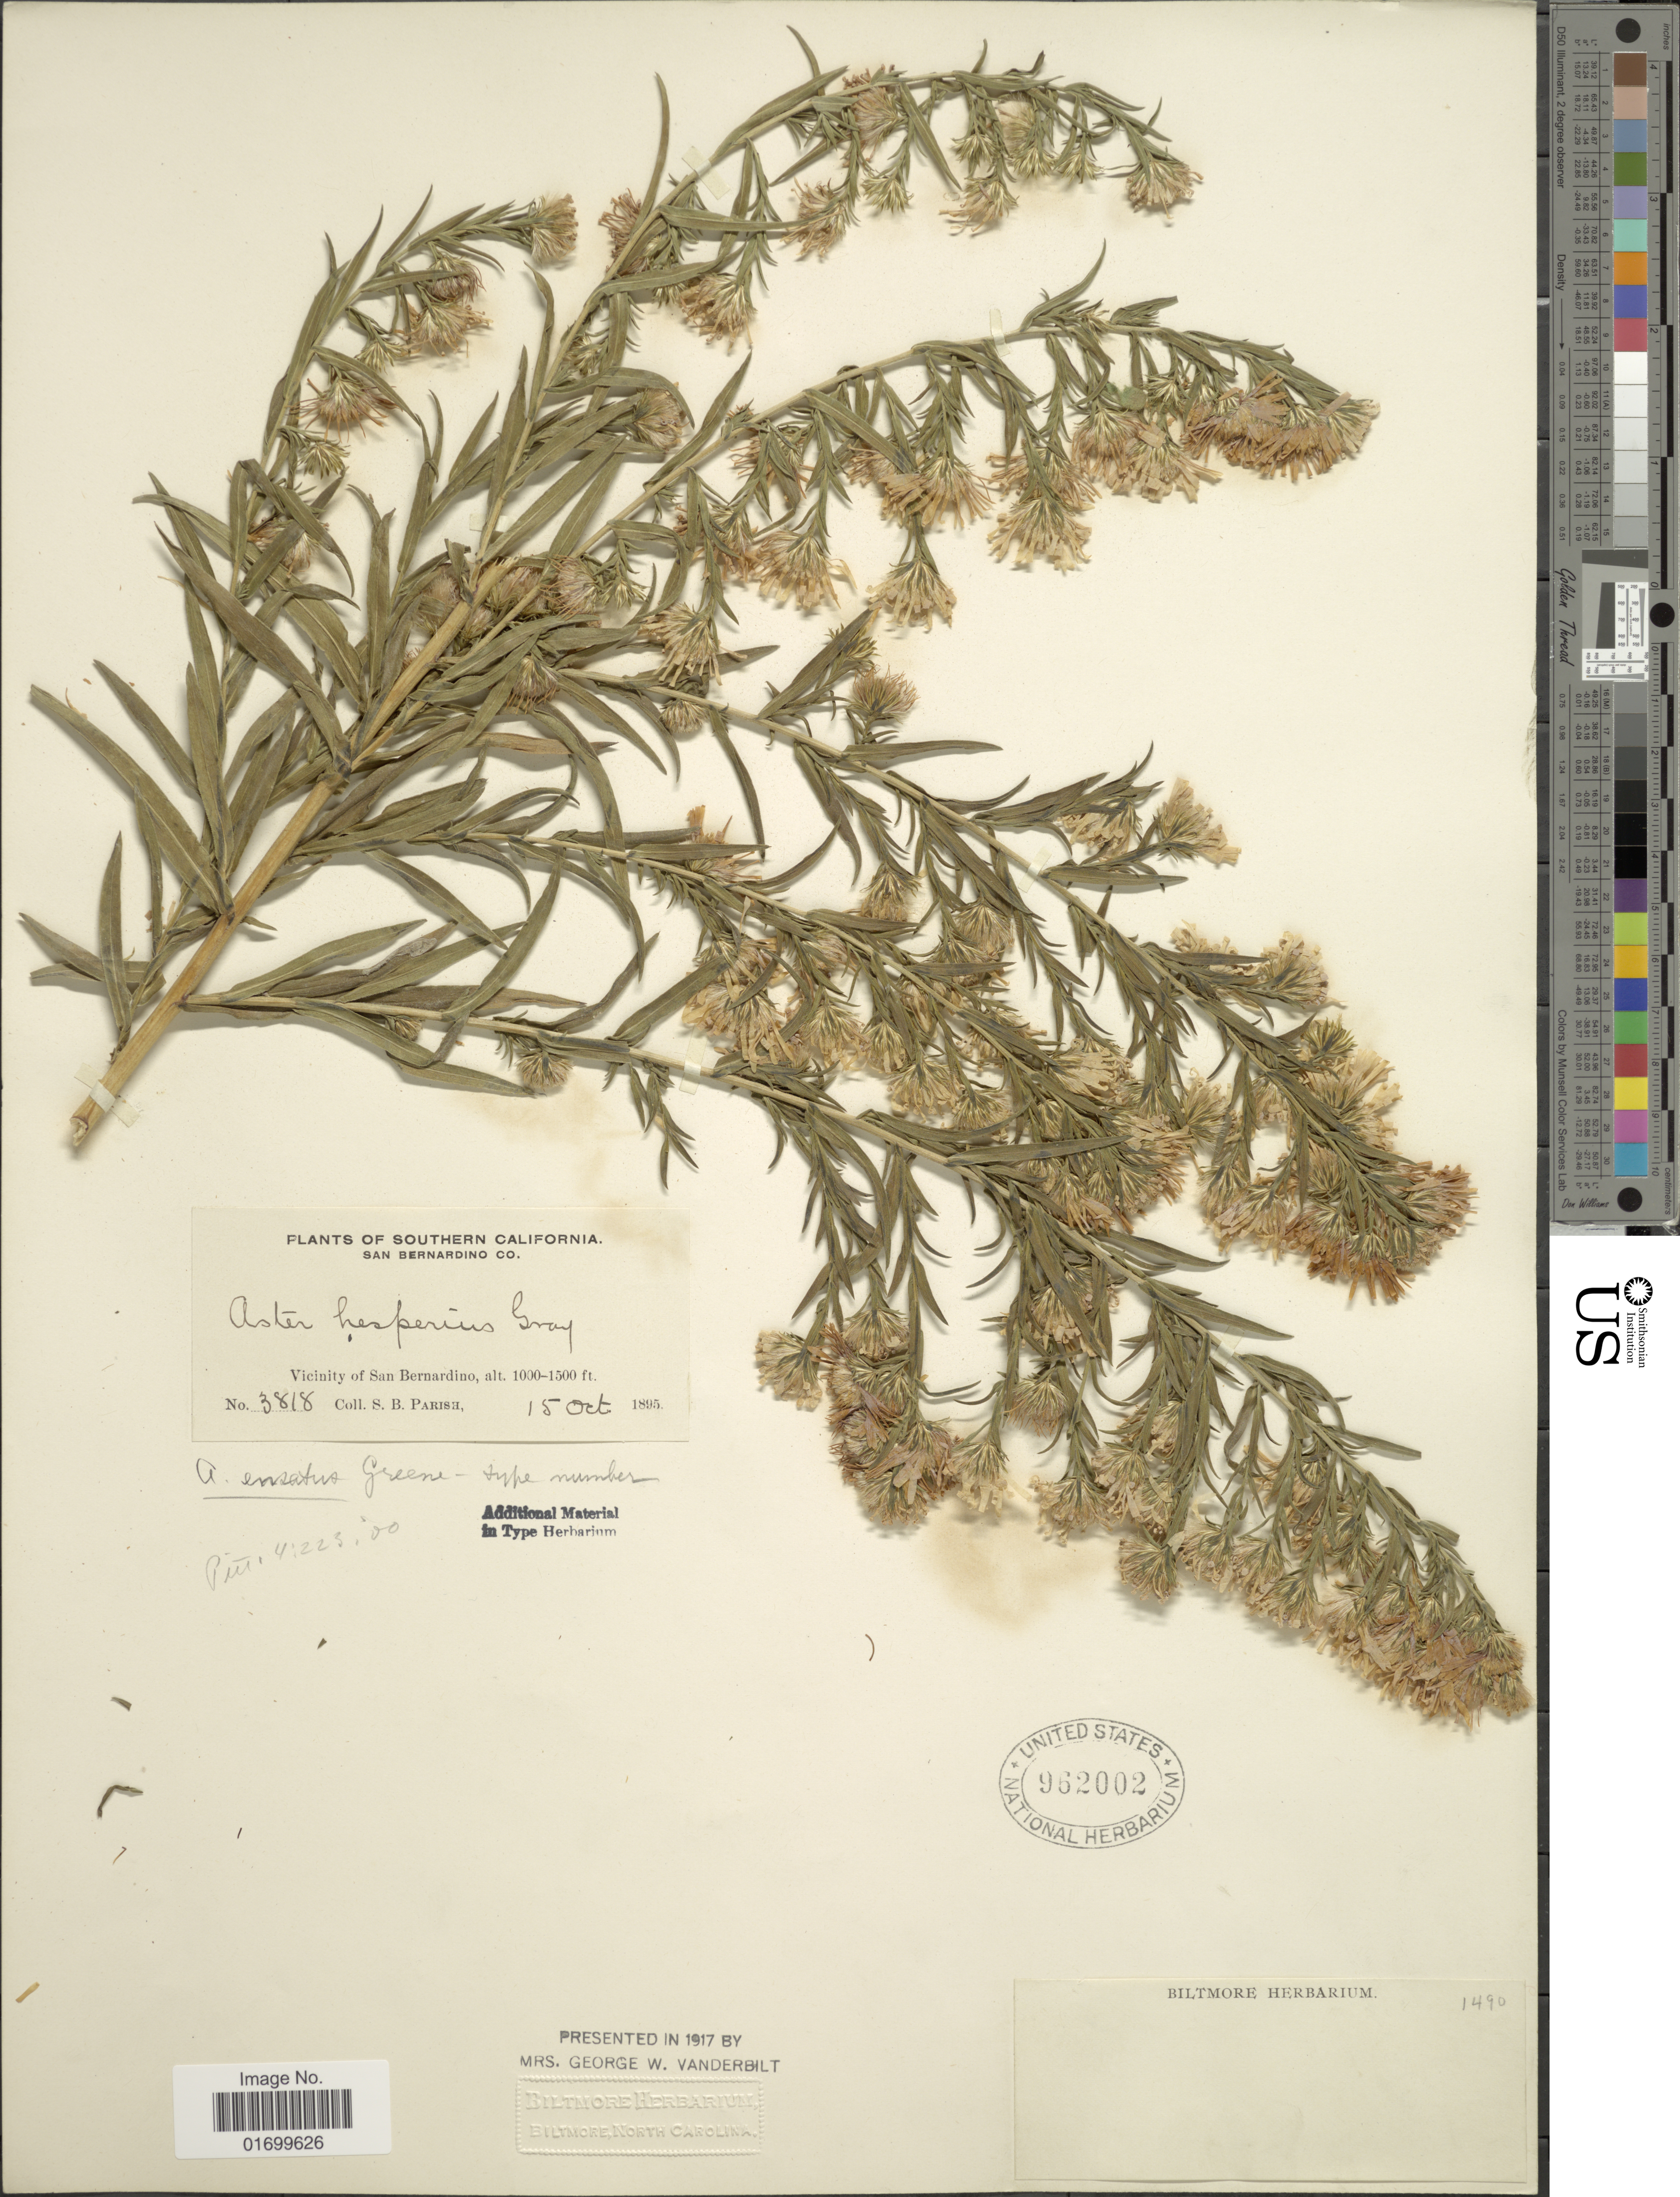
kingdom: Plantae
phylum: Tracheophyta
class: Magnoliopsida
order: Asterales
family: Asteraceae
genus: Symphyotrichum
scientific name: Symphyotrichum hesperium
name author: (A. Gray) Á. Löve & D. Löve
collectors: S. B. Parish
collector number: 3818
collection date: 1895-10-15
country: United States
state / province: California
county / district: San Bernardino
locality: Southern California, San Bernardino Co., vicinity of San Bernardino.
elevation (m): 305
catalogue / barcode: US 962002